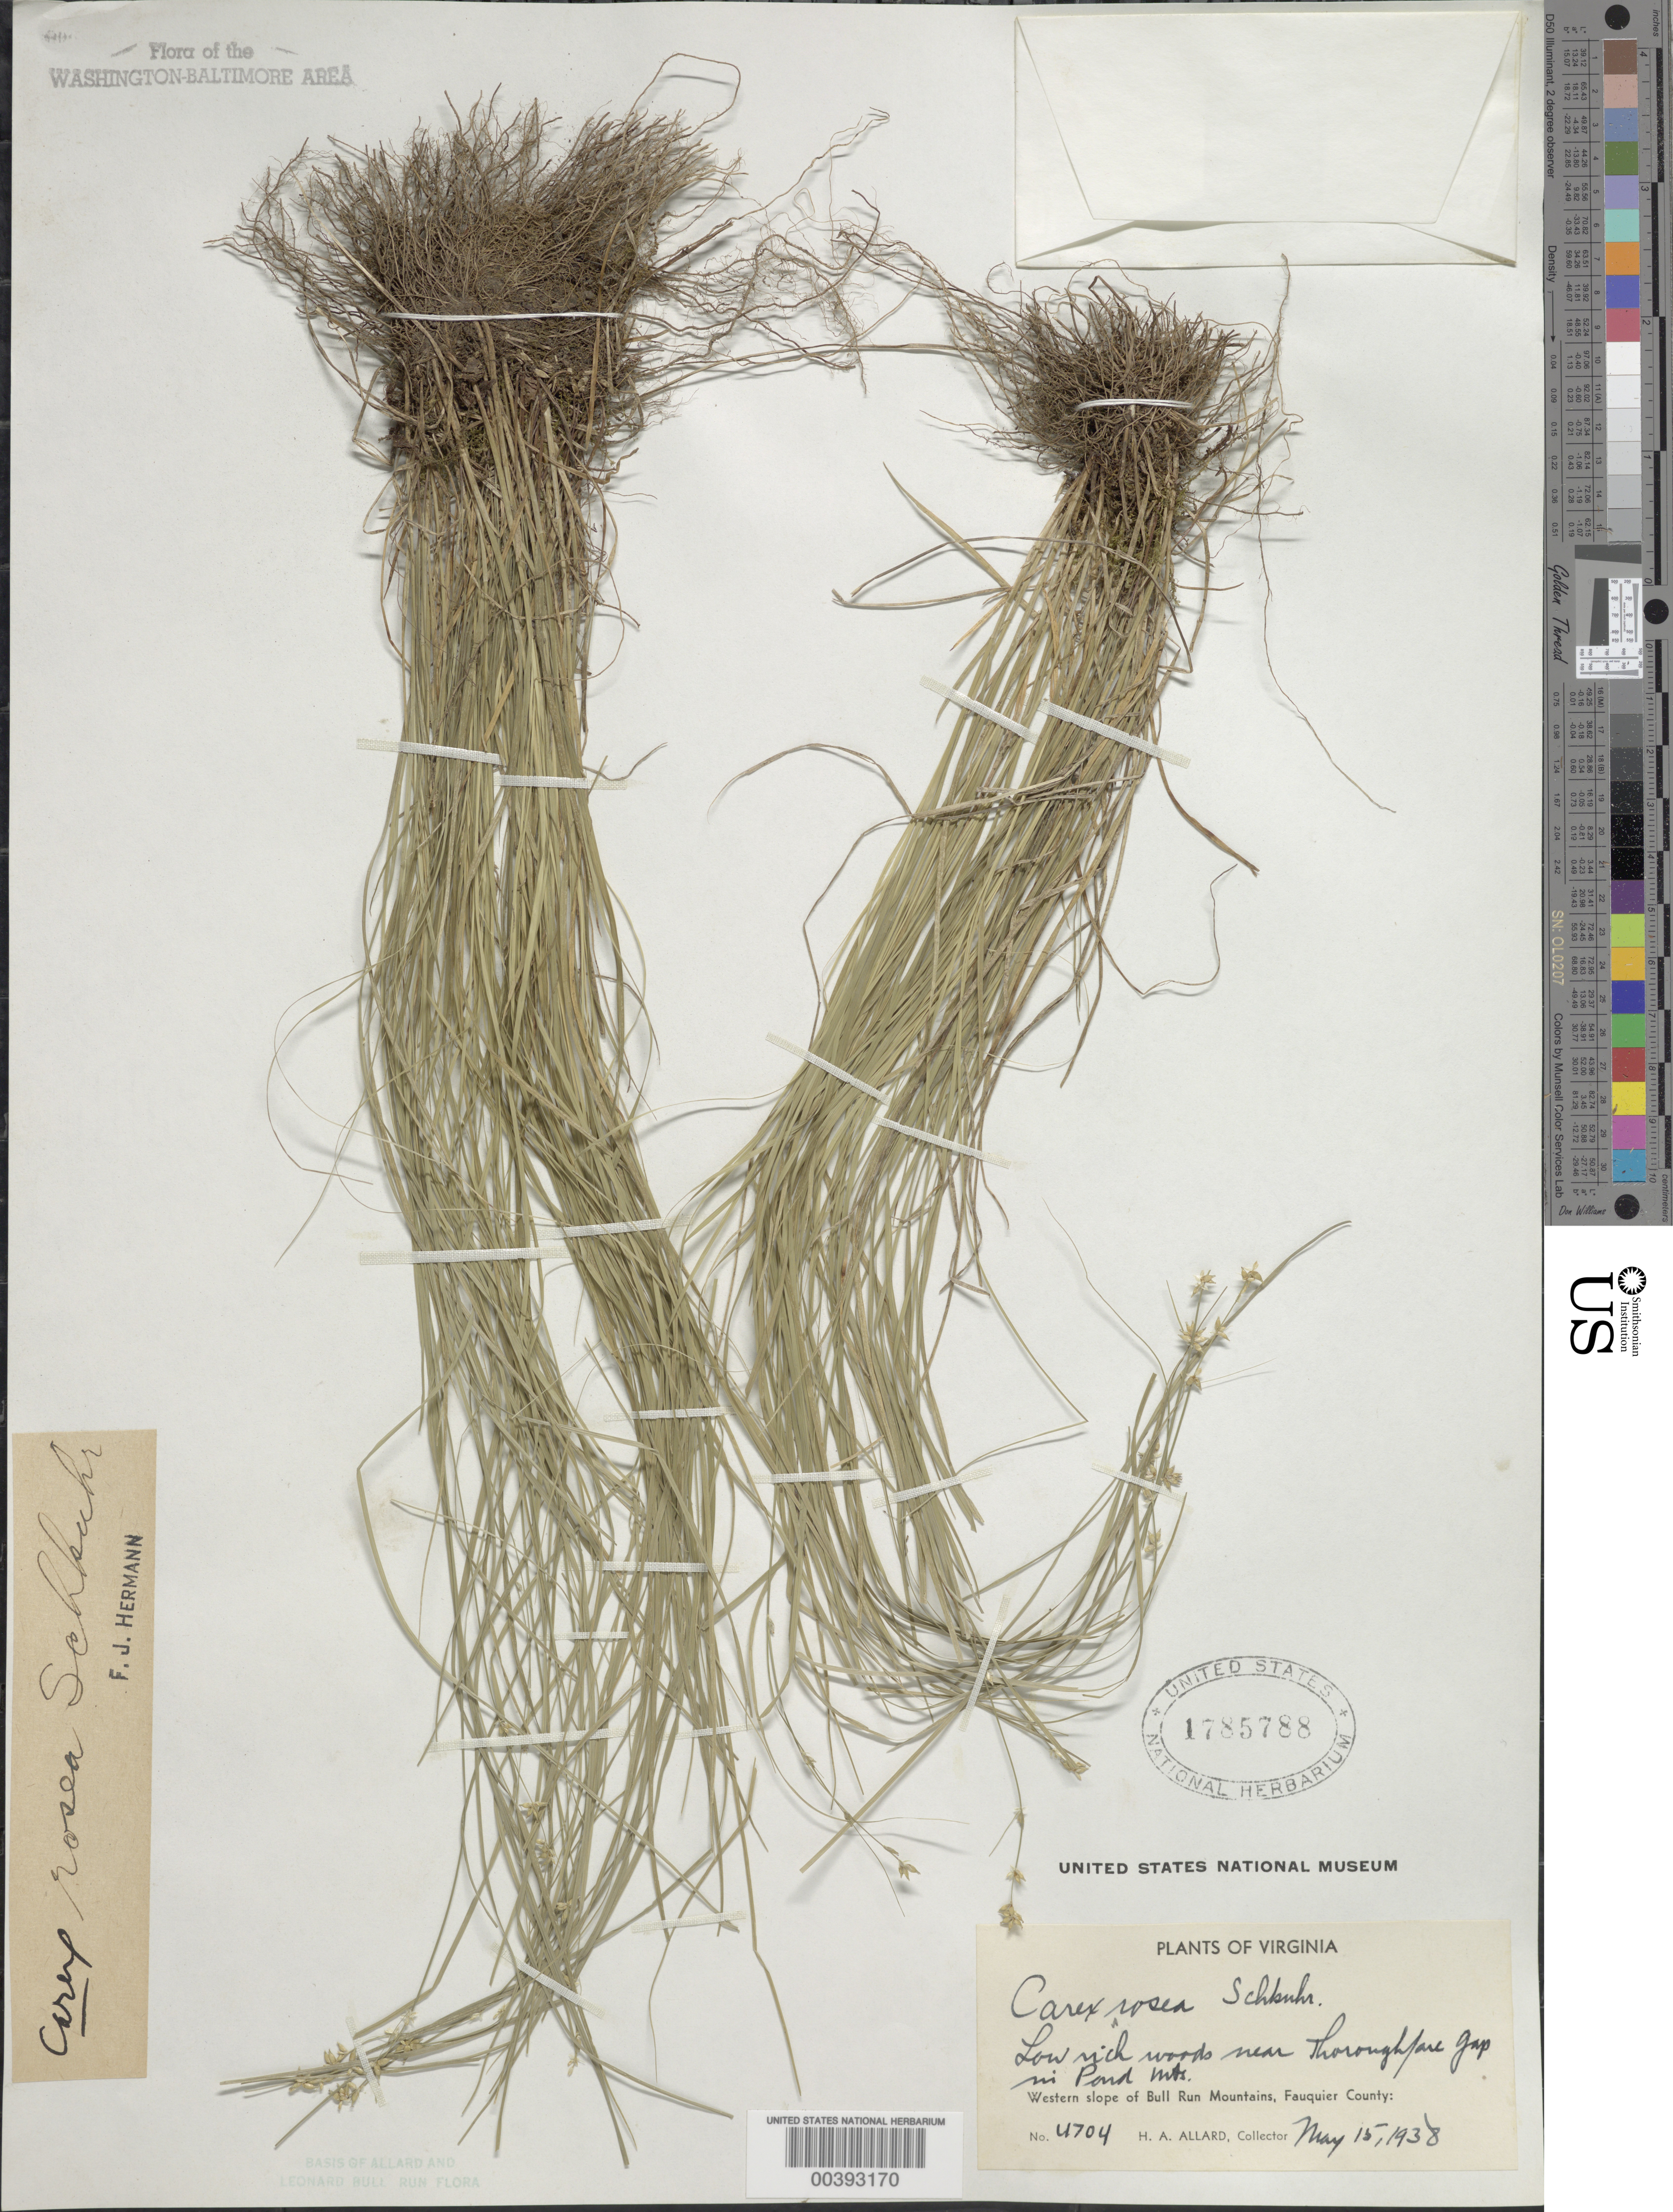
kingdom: Plantae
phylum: Tracheophyta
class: Liliopsida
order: Poales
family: Cyperaceae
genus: Carex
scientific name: Carex rosea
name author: Willd.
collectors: H. A. Allard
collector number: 4704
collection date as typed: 15 May 1938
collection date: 1938-05-15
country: United States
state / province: Virginia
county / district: Fauquier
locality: Thorofare Gap, Pond Mountain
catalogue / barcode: US 1785788